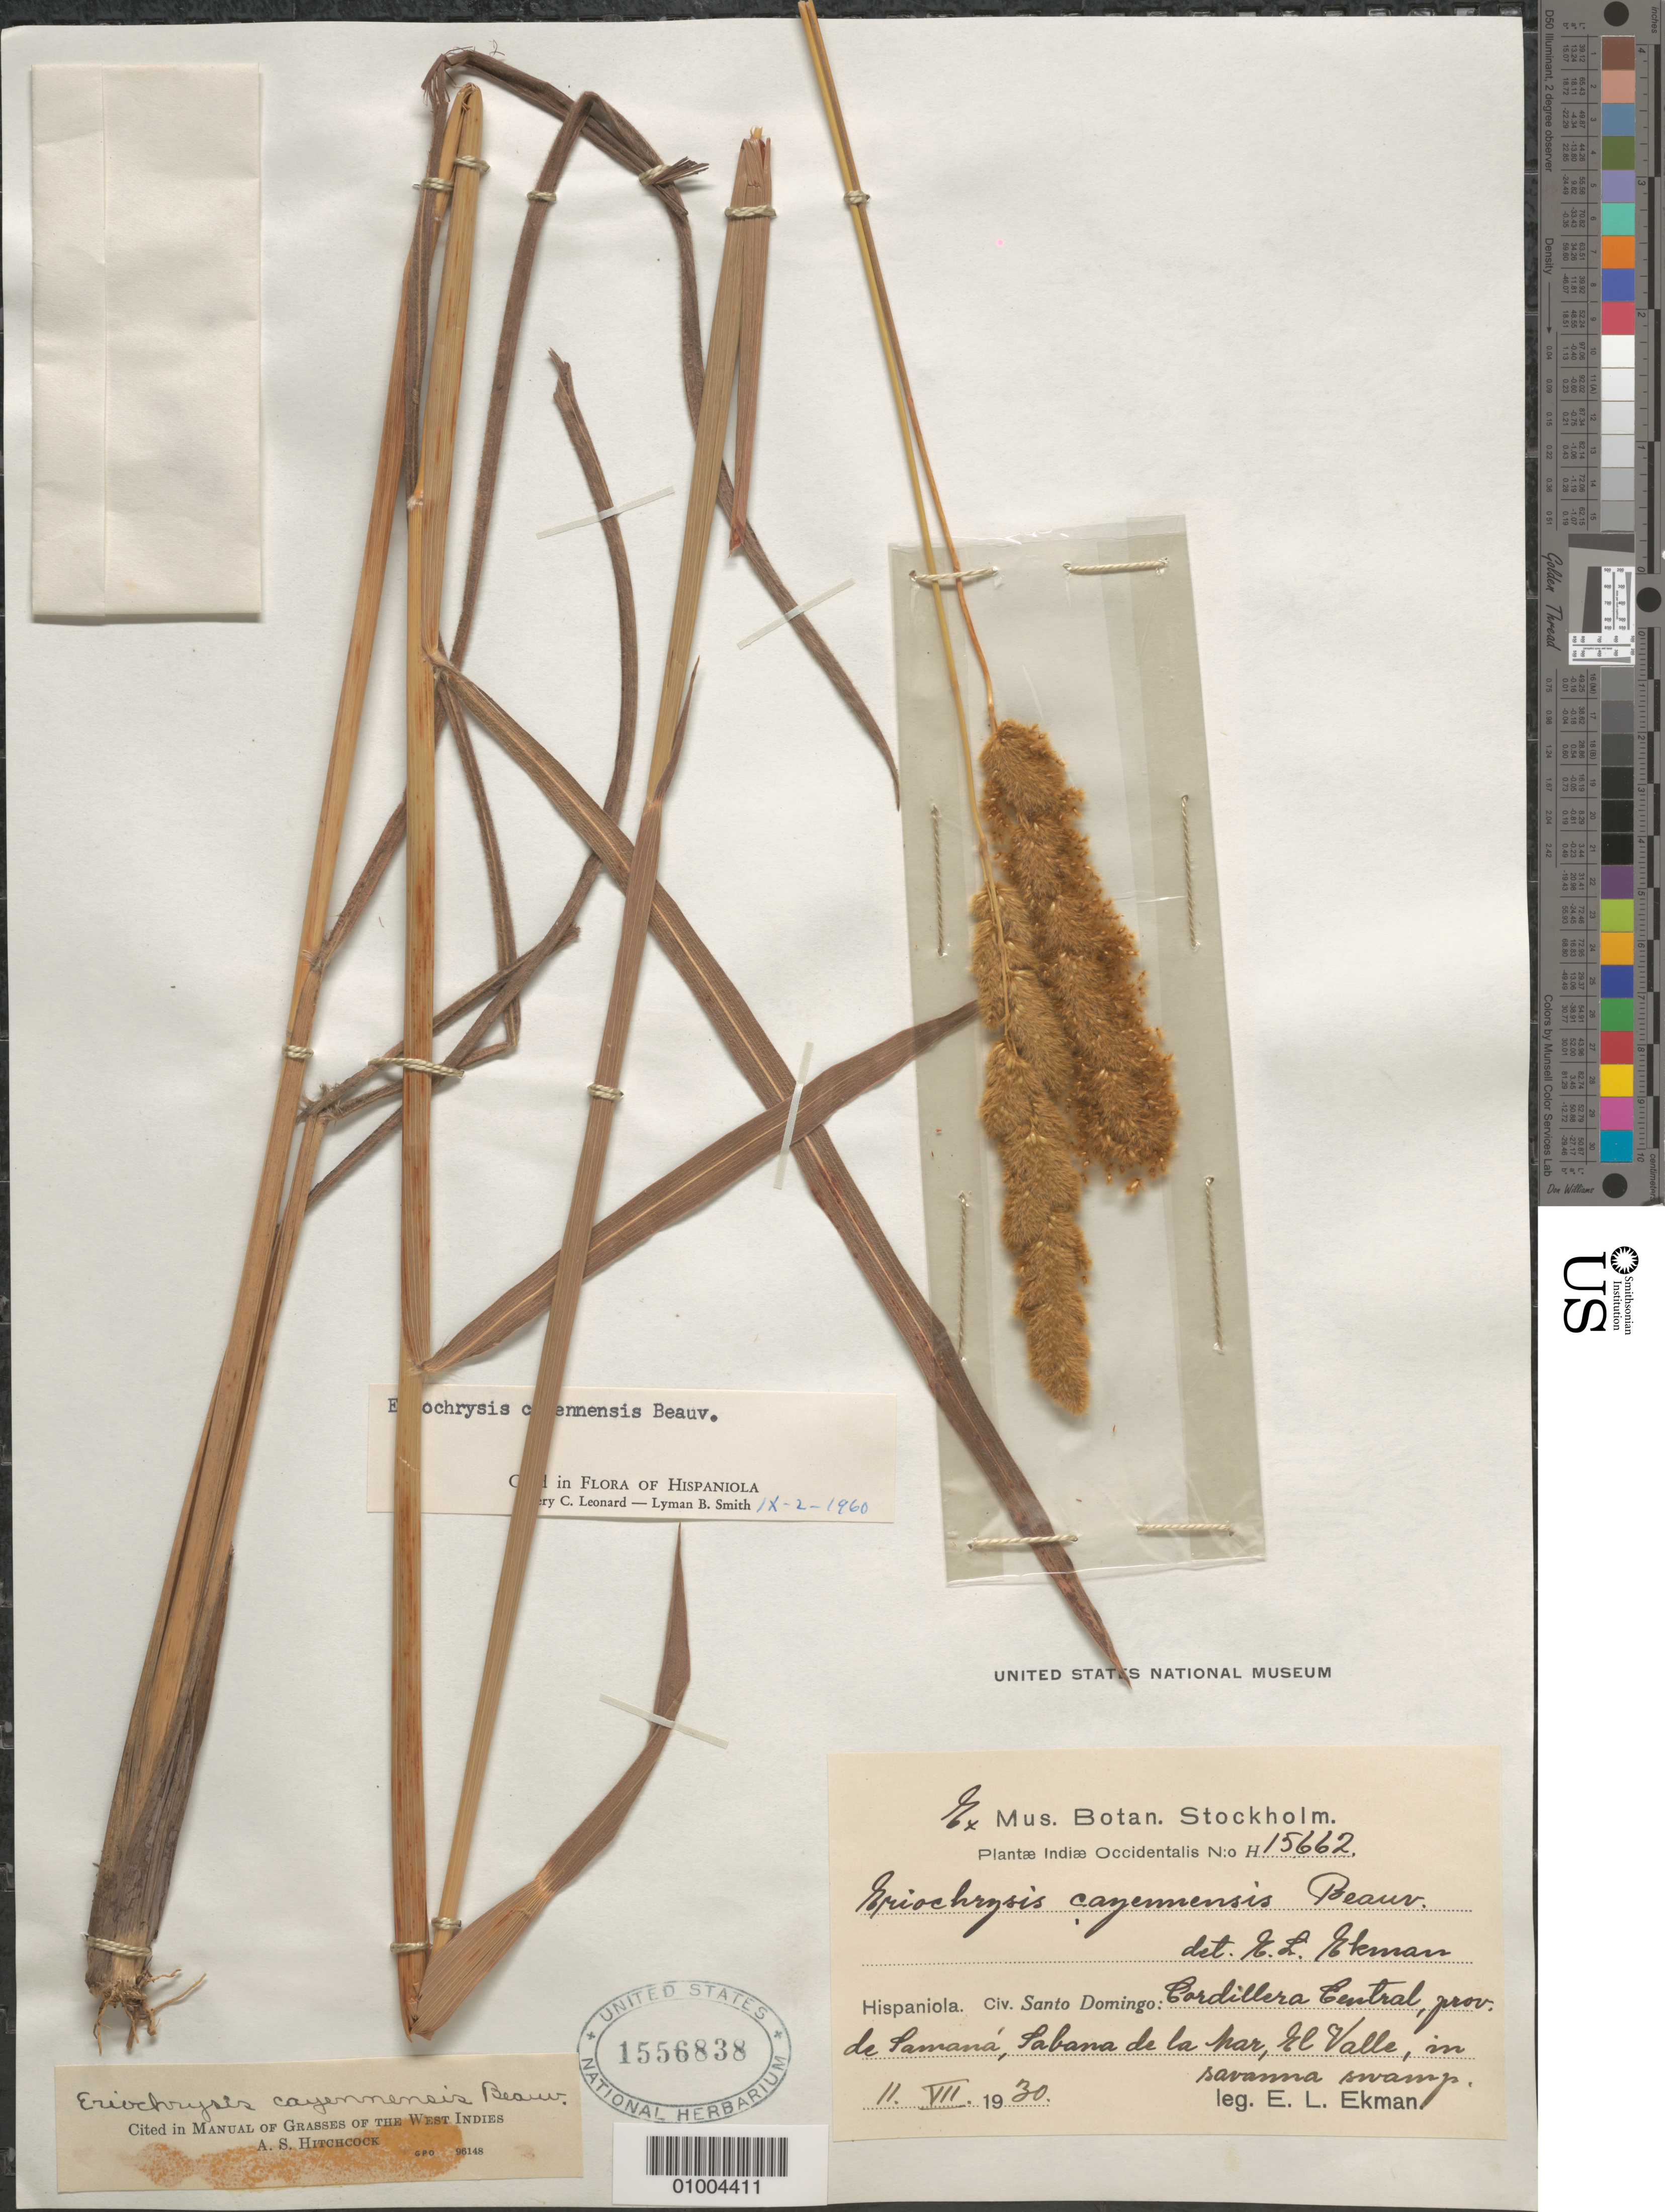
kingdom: Plantae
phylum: Tracheophyta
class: Liliopsida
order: Poales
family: Poaceae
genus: Eriochrysis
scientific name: Eriochrysis cayennensis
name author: P. Beauv.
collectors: E. L. Ekman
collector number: H 15662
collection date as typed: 11 Jul 1930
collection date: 1930-07-11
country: Dominican Republic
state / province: Samaná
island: Hispaniola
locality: Cordillera Central, Sabana de la Mar, El Valle, in savanna swamp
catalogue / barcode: US 1556838